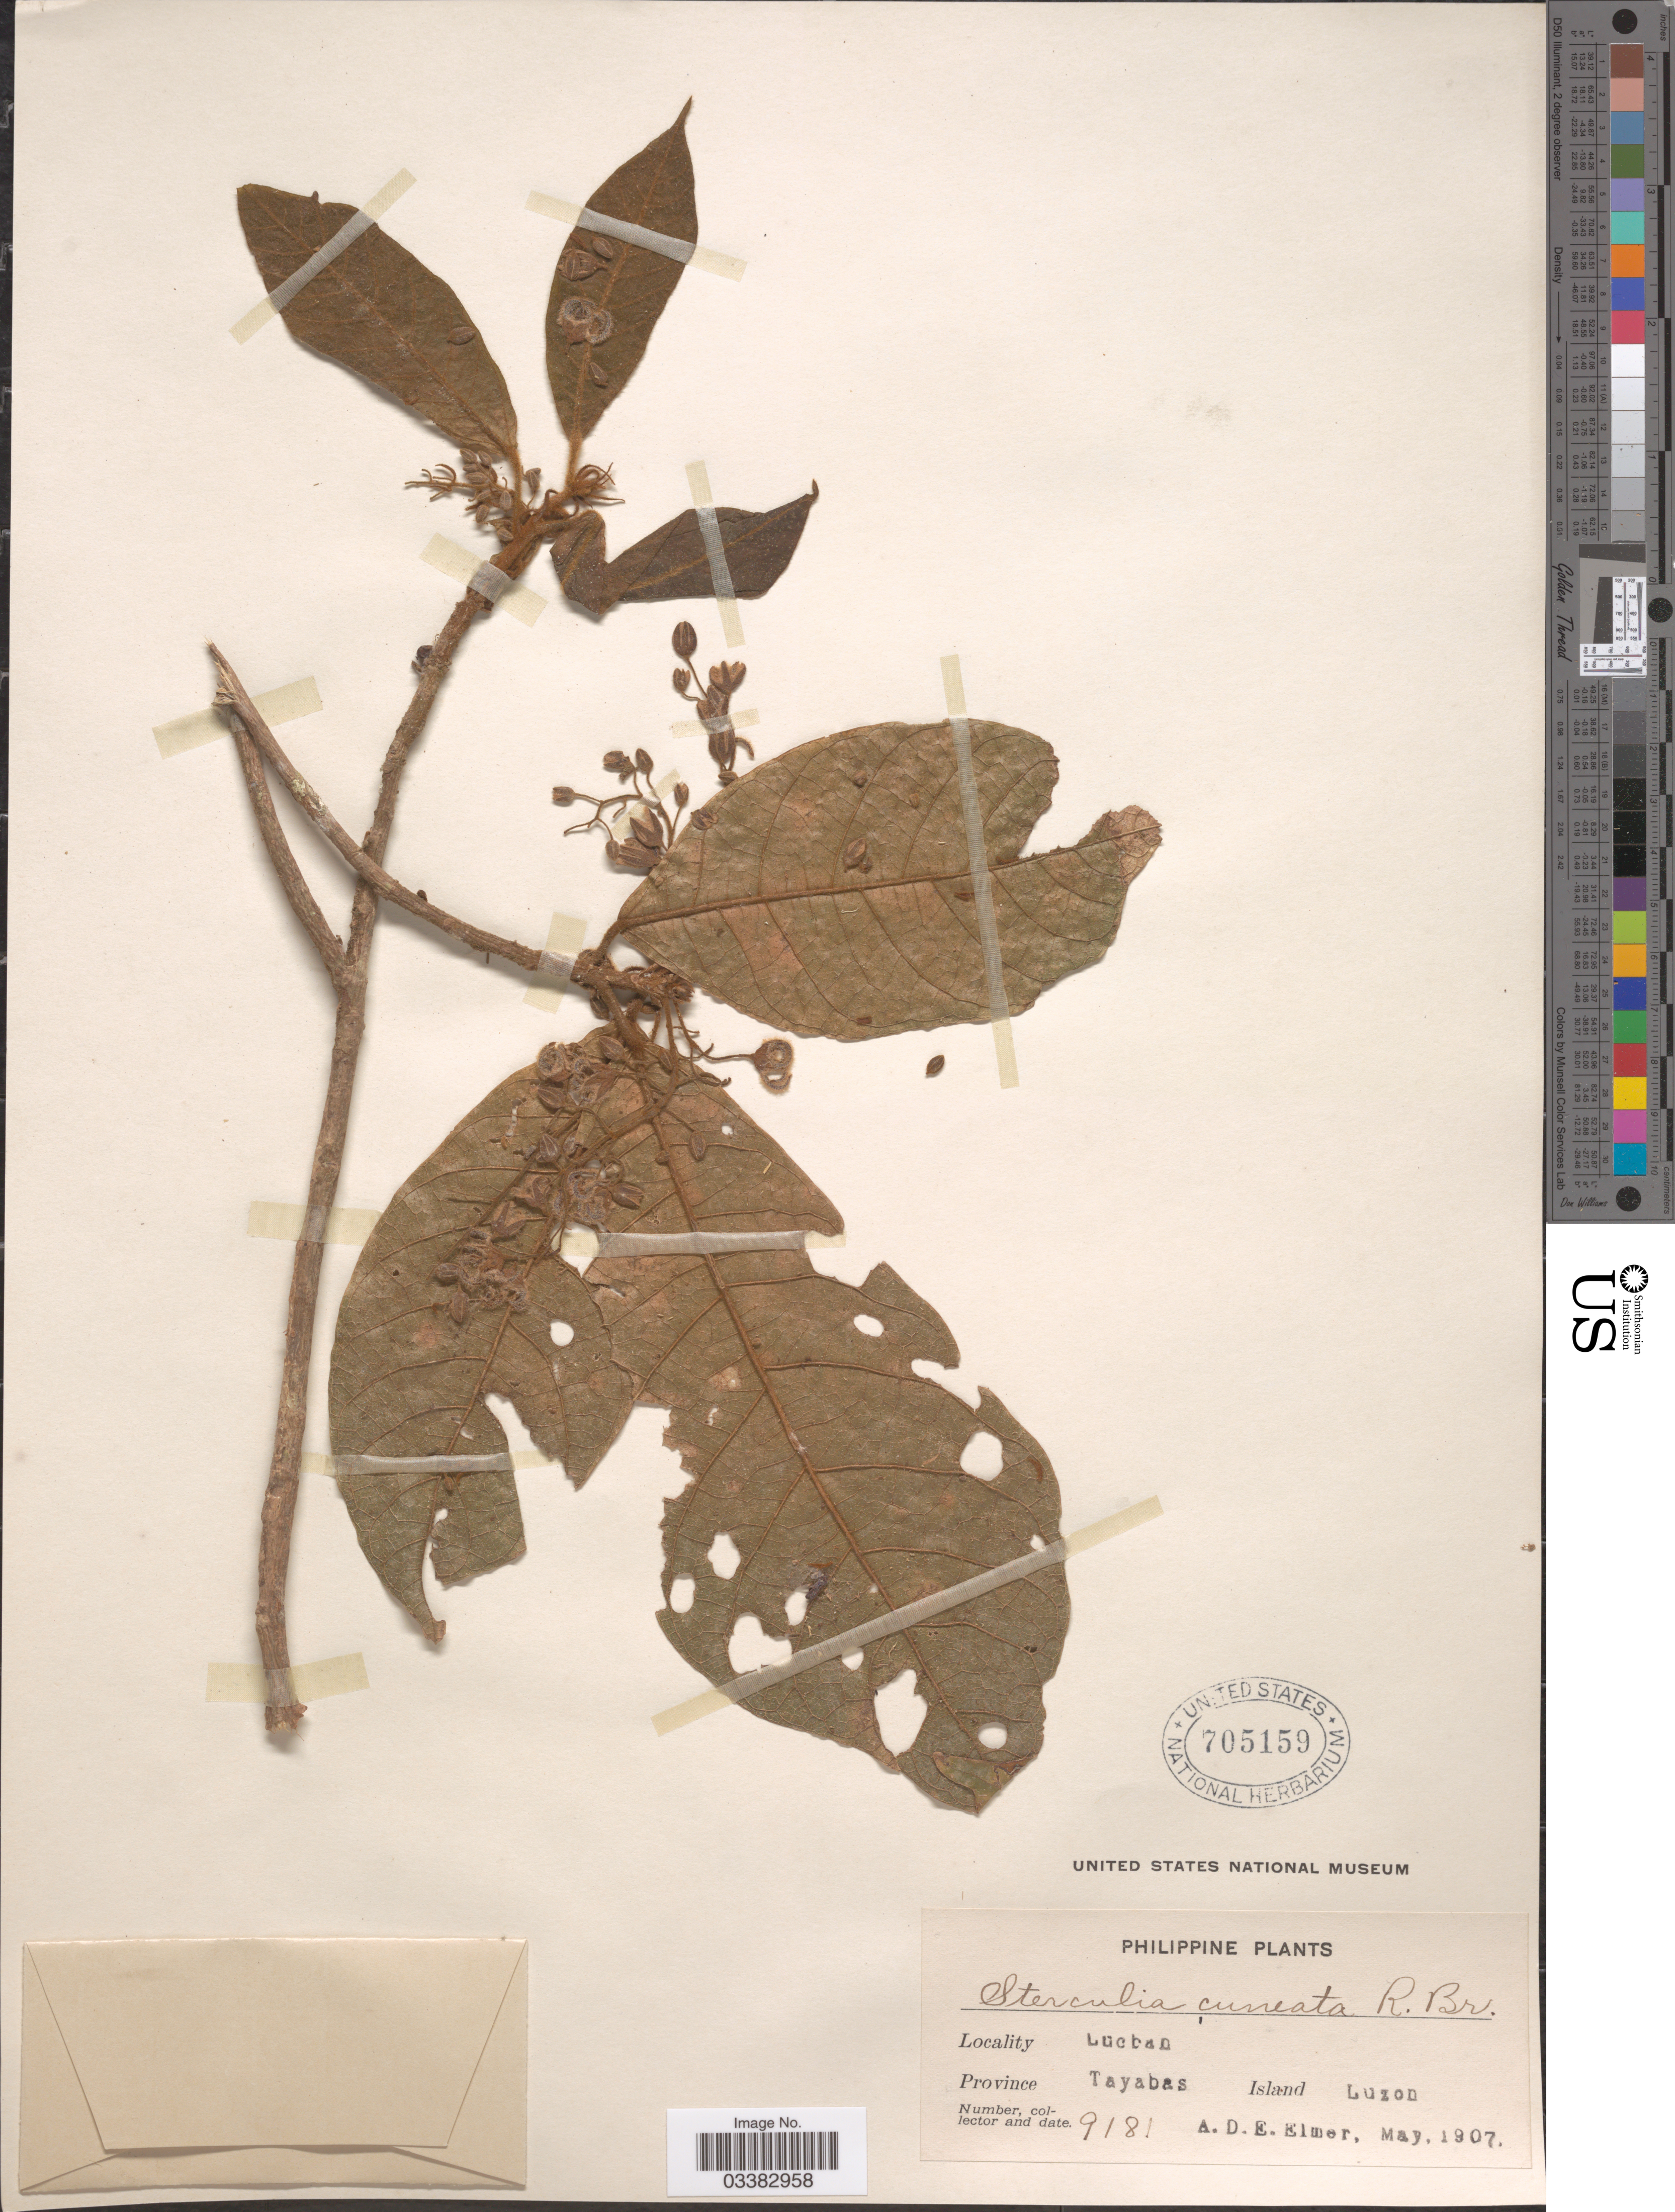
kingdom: Plantae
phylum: Tracheophyta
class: Magnoliopsida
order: Malvales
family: Malvaceae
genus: Sterculia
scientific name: Sterculia cuneata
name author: R. Br.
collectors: A. D. E. Elmer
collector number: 9181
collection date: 1907-05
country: Philippines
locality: Lucban, Province Tayabas, Island Luzon.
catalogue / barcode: US 705159